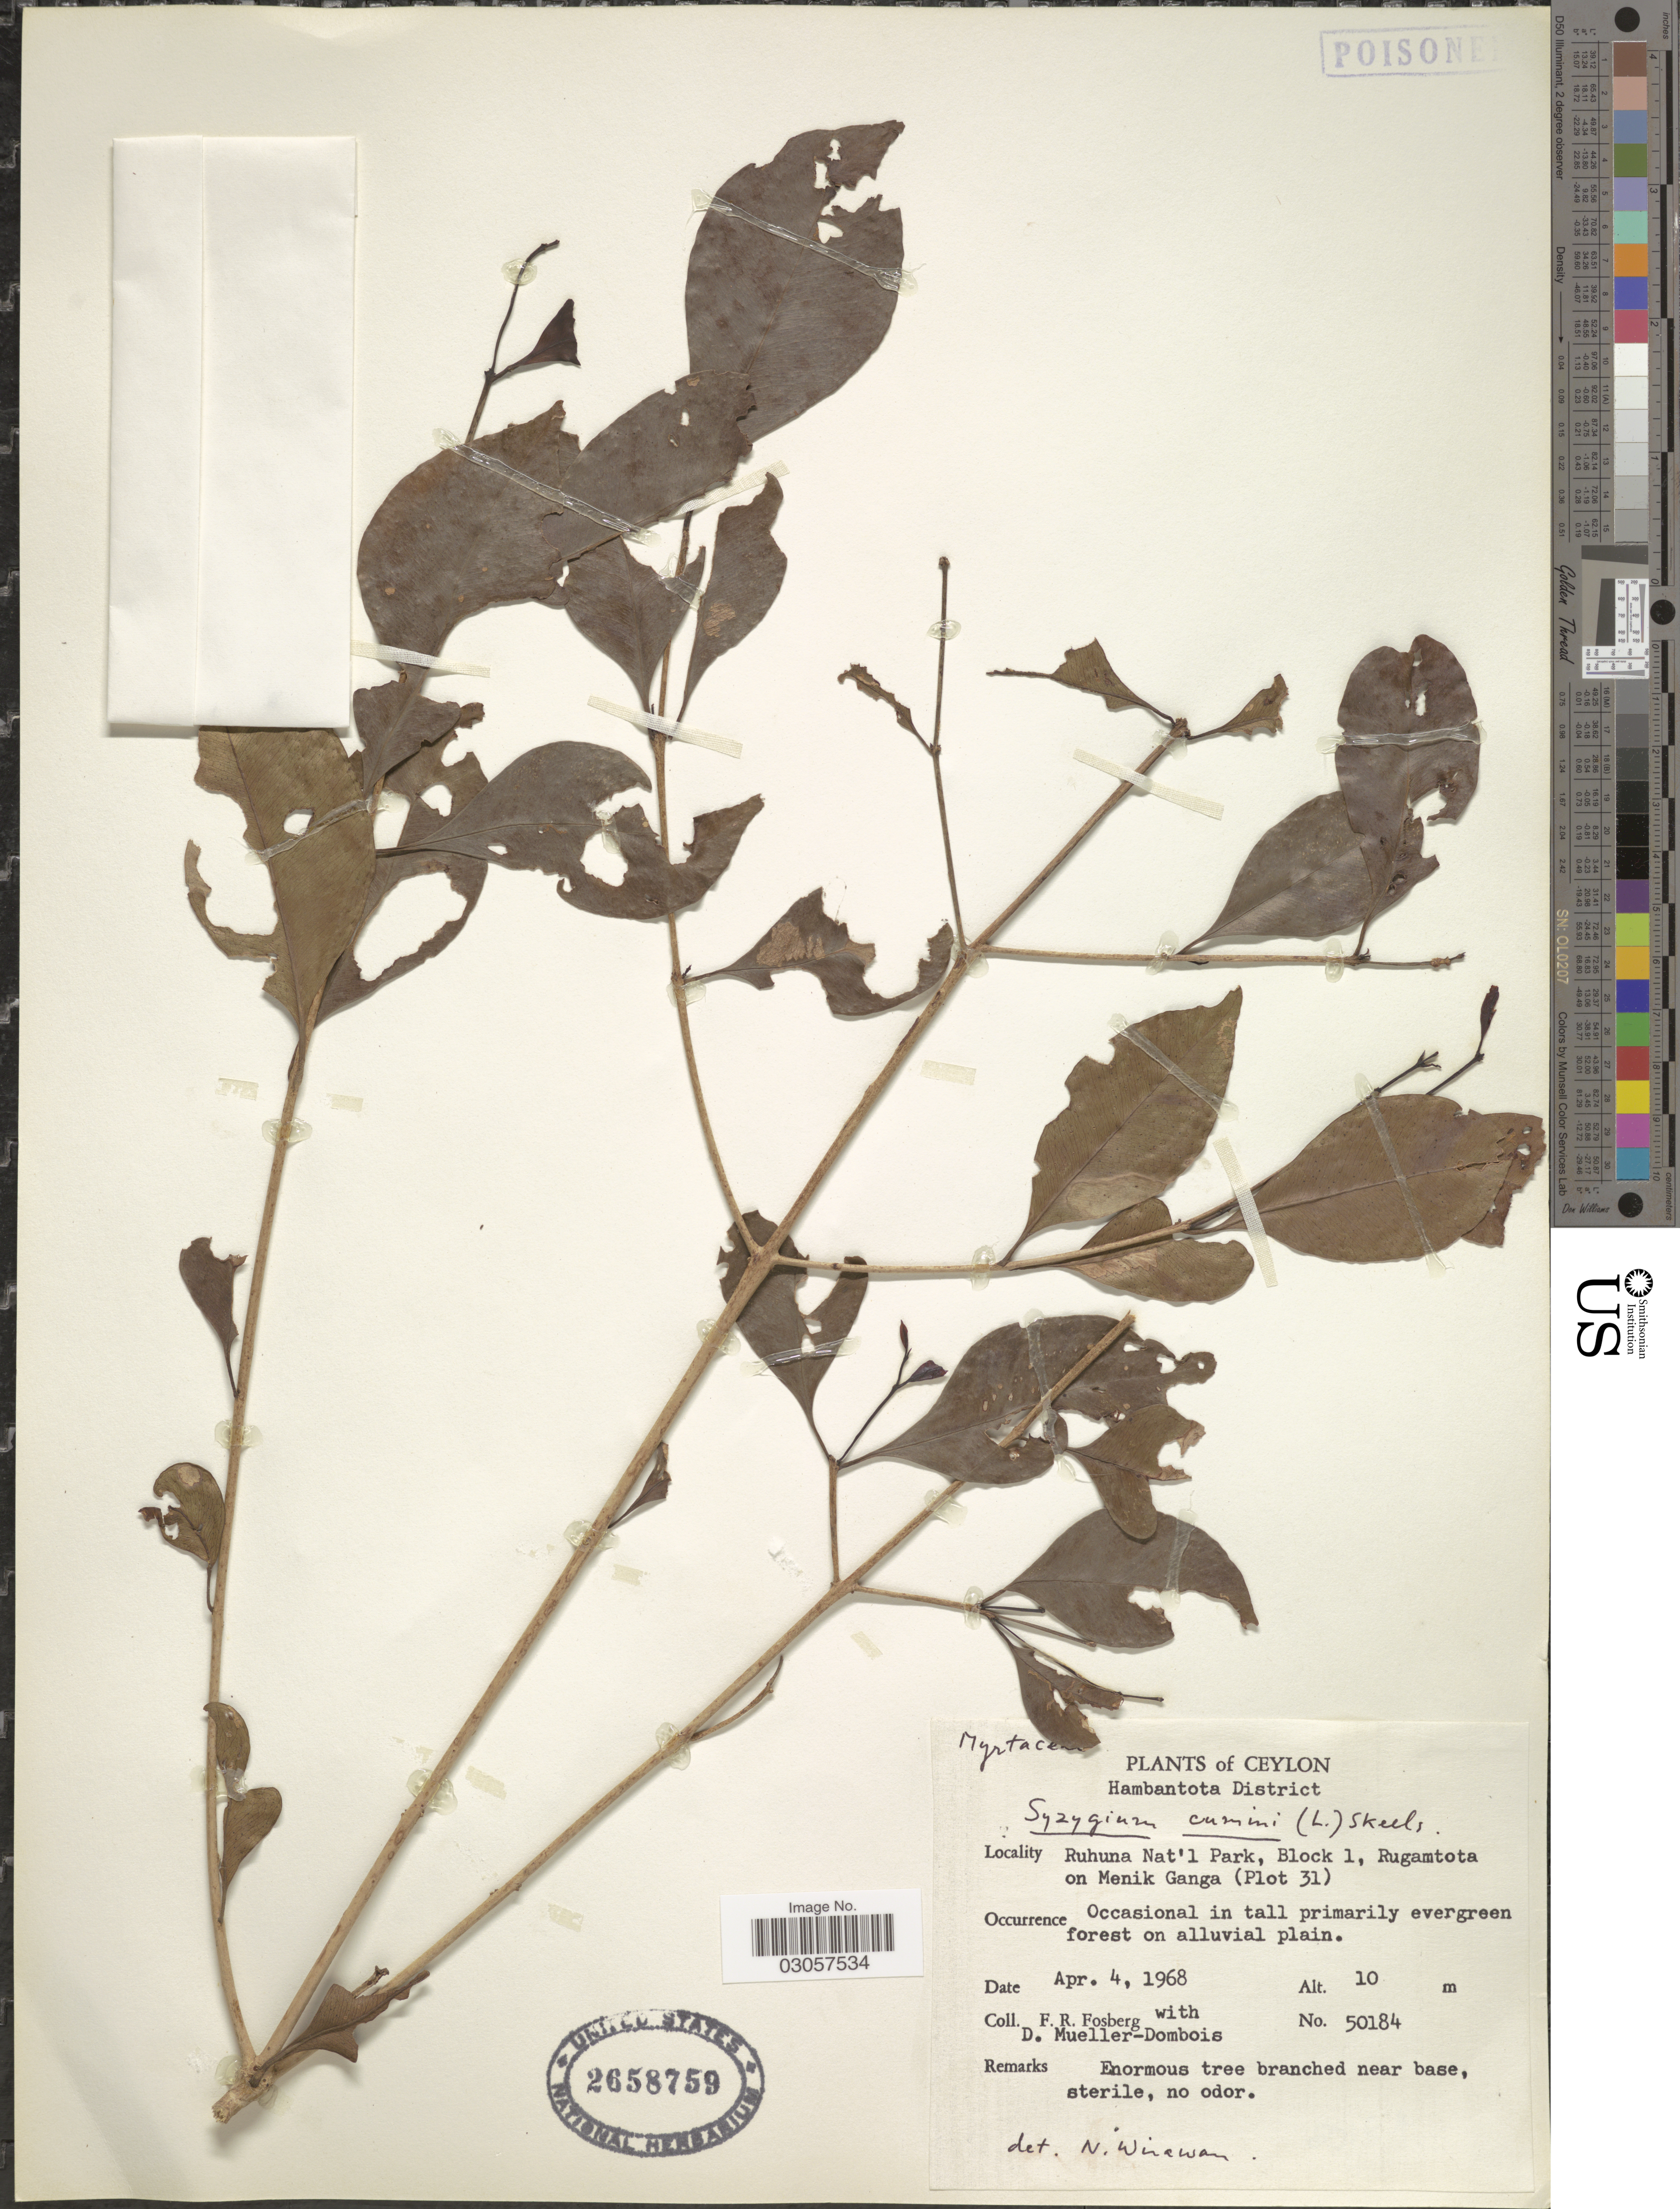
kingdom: Plantae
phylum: Tracheophyta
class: Magnoliopsida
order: Myrtales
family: Myrtaceae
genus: Syzygium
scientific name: Syzygium cumini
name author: (L.) Skeels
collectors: F. R. Fosberg & D. Meuller-Dombois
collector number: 50184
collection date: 1968-04-04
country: Sri Lanka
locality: Ceylon, Hambantota District, Ruhuna Nat'l Park, Block 1, Rugamtota on Menik Ganga (Plot 31).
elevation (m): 10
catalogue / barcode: US 2658759